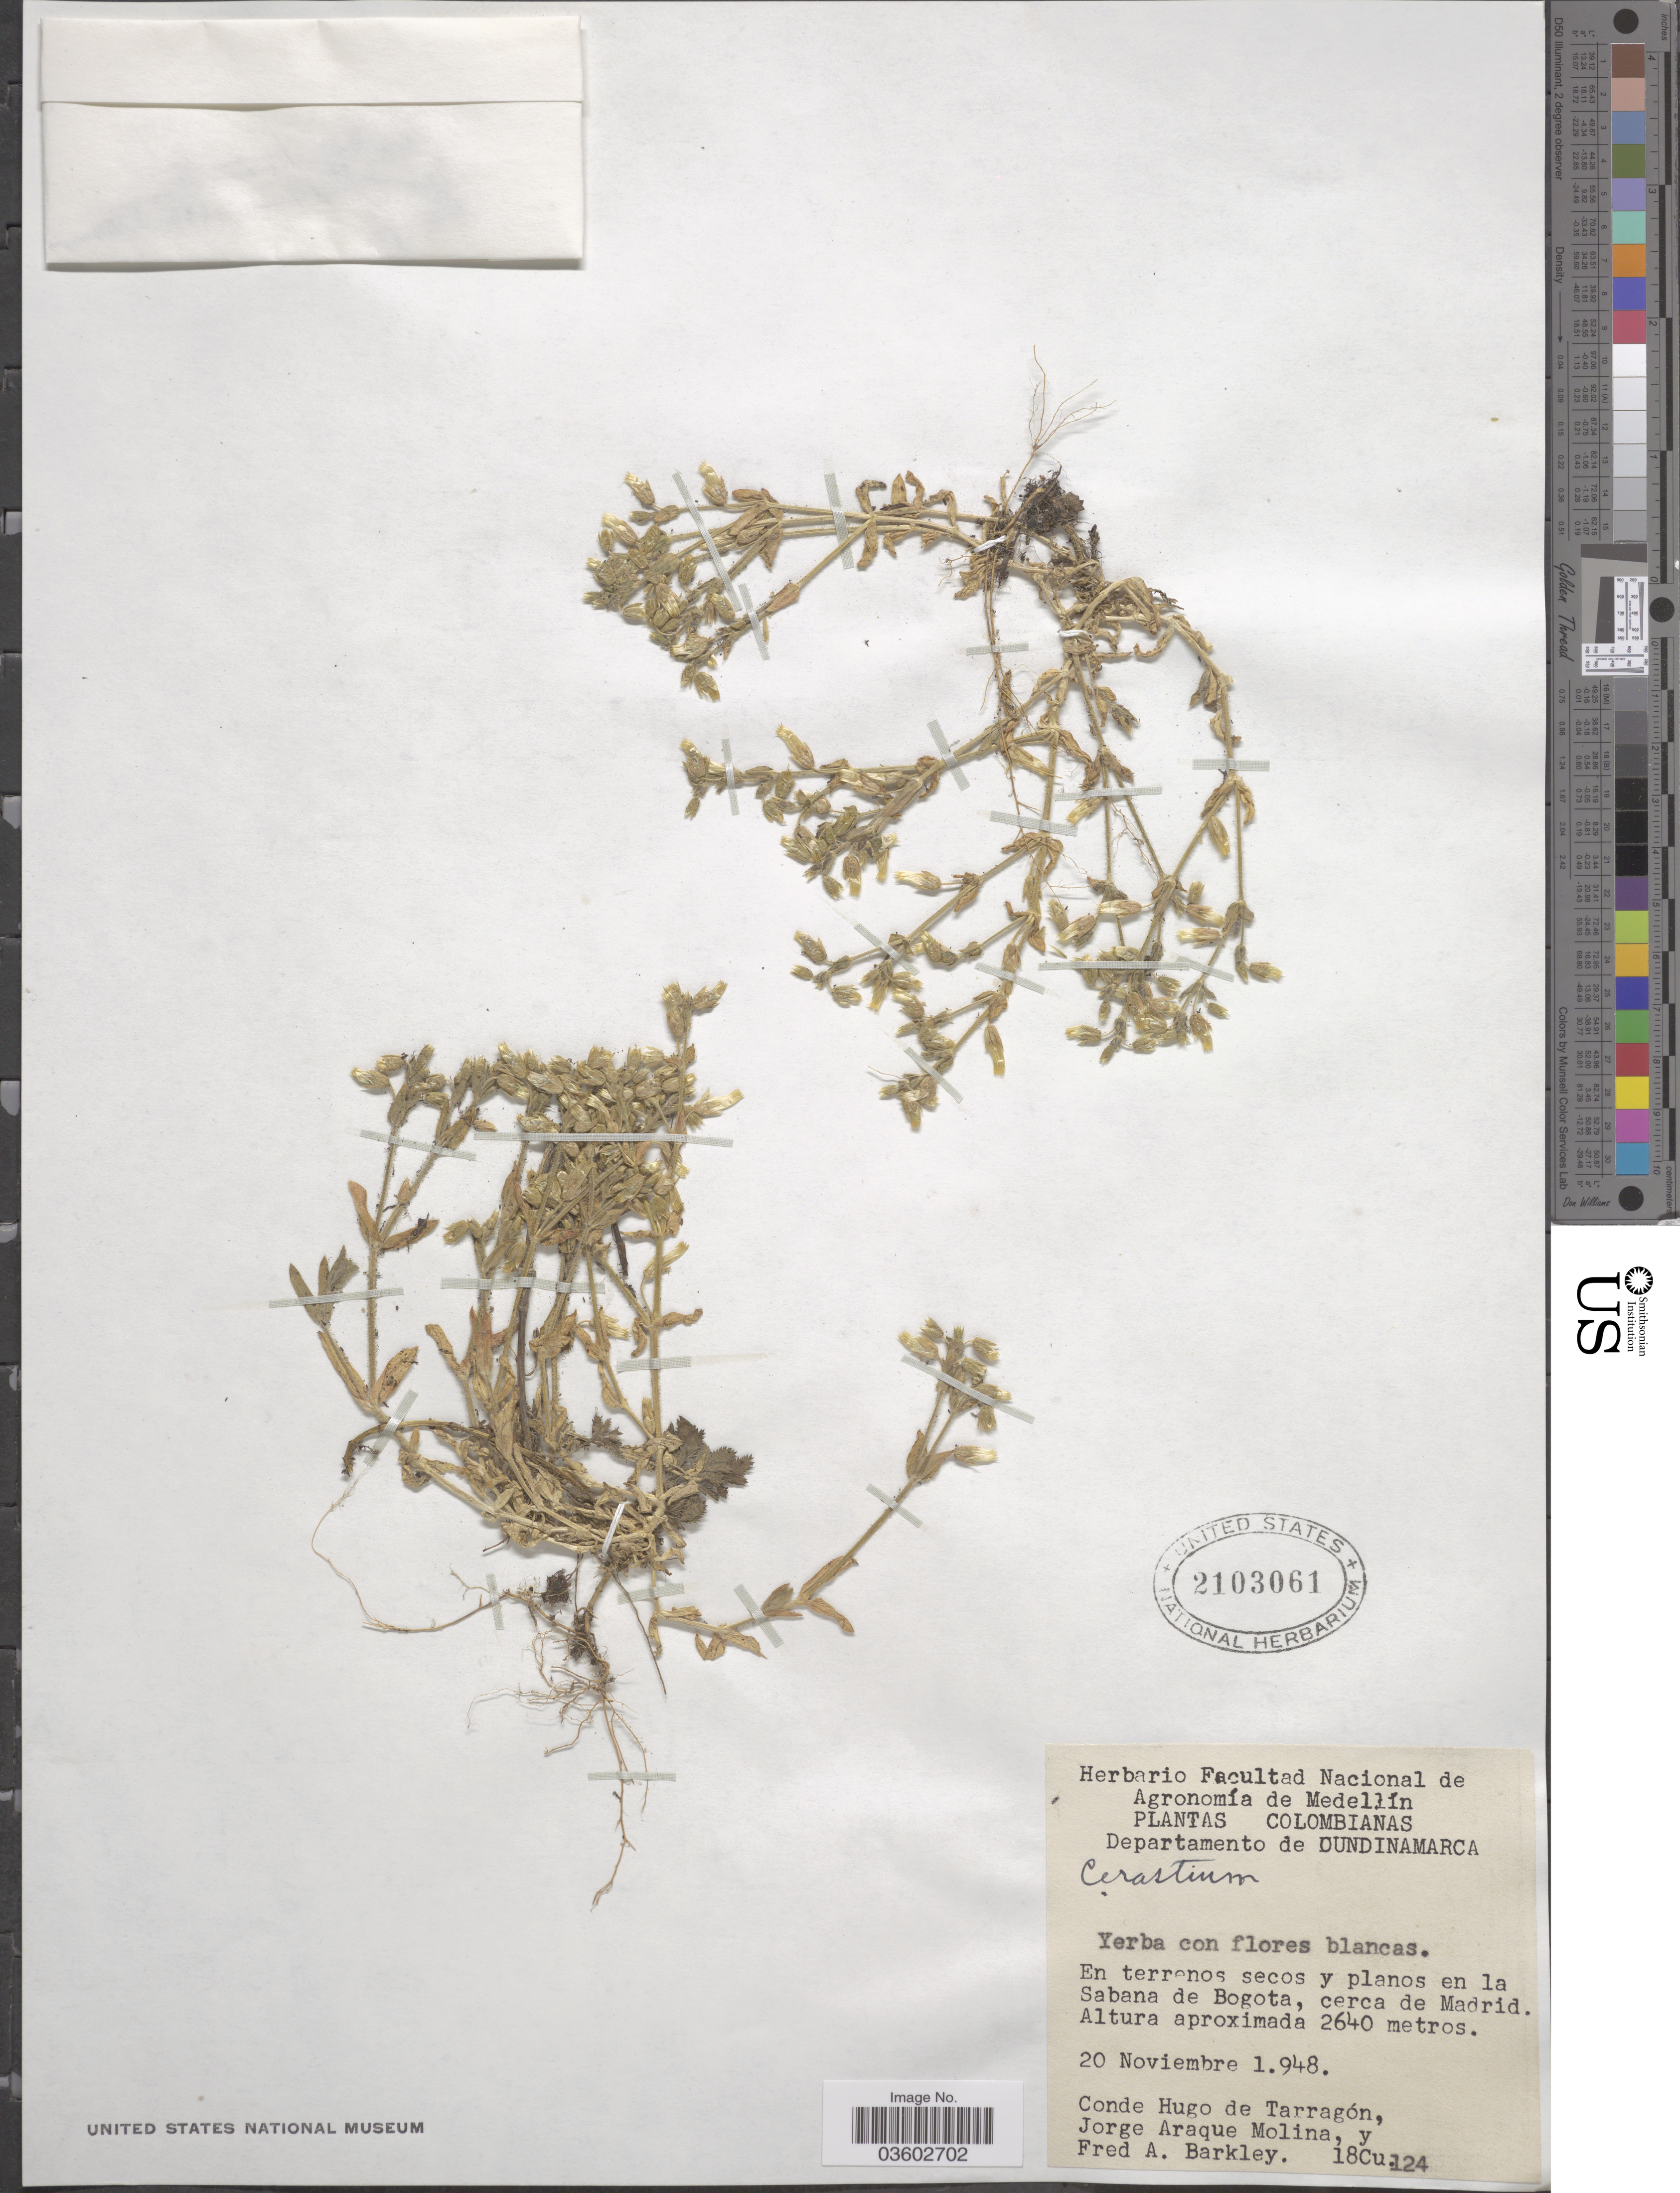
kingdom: Plantae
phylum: Tracheophyta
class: Magnoliopsida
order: Caryophyllales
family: Caryophyllaceae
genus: Cerastium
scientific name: Cerastium sp.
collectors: C. De Tarragon, J. Araque Molina & F. A. Barkley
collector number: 18Cu124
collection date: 1948-11-20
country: Colombia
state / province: Cundinamarca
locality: Departamento de Cundinamarca. En terrenos secos y planos en la Sabana de Bogota, cerca de Madrid.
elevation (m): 2640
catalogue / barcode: US 2103061